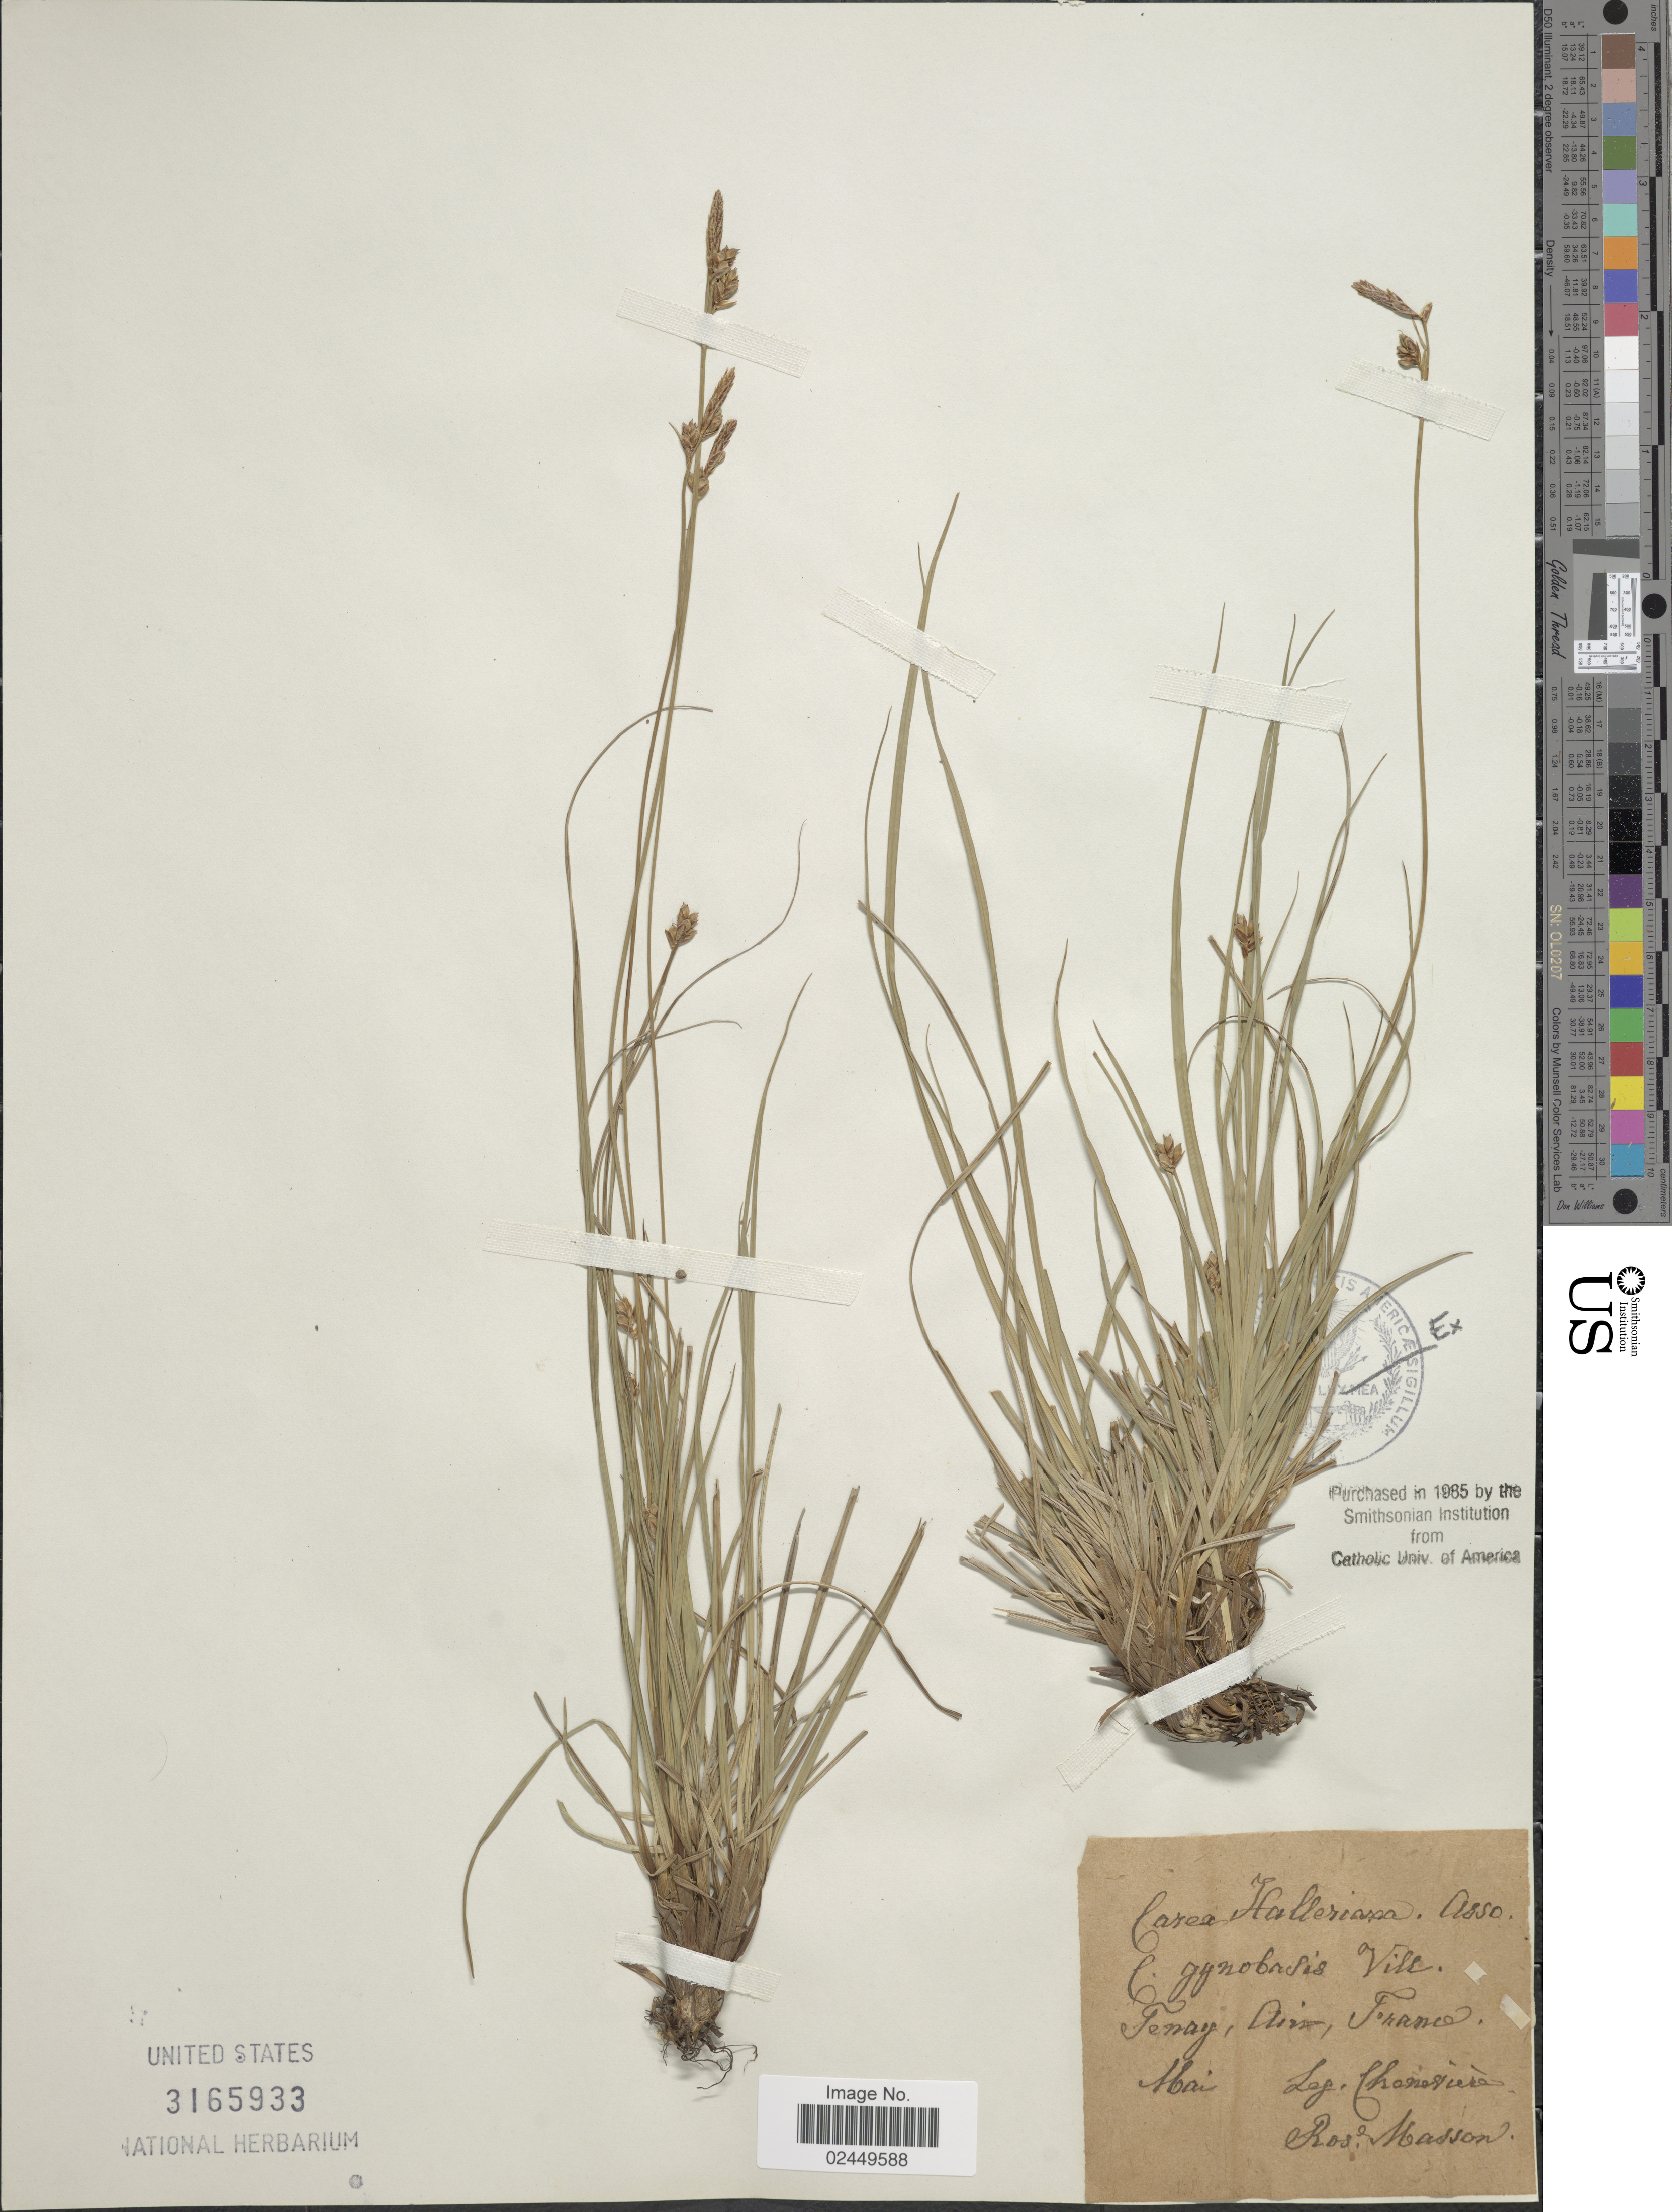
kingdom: Plantae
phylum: Tracheophyta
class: Liliopsida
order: Poales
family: Cyperaceae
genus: Carex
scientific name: Carex halleriana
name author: Asso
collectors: Chenevière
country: France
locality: Tenay, Aim, France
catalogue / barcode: US 3165933